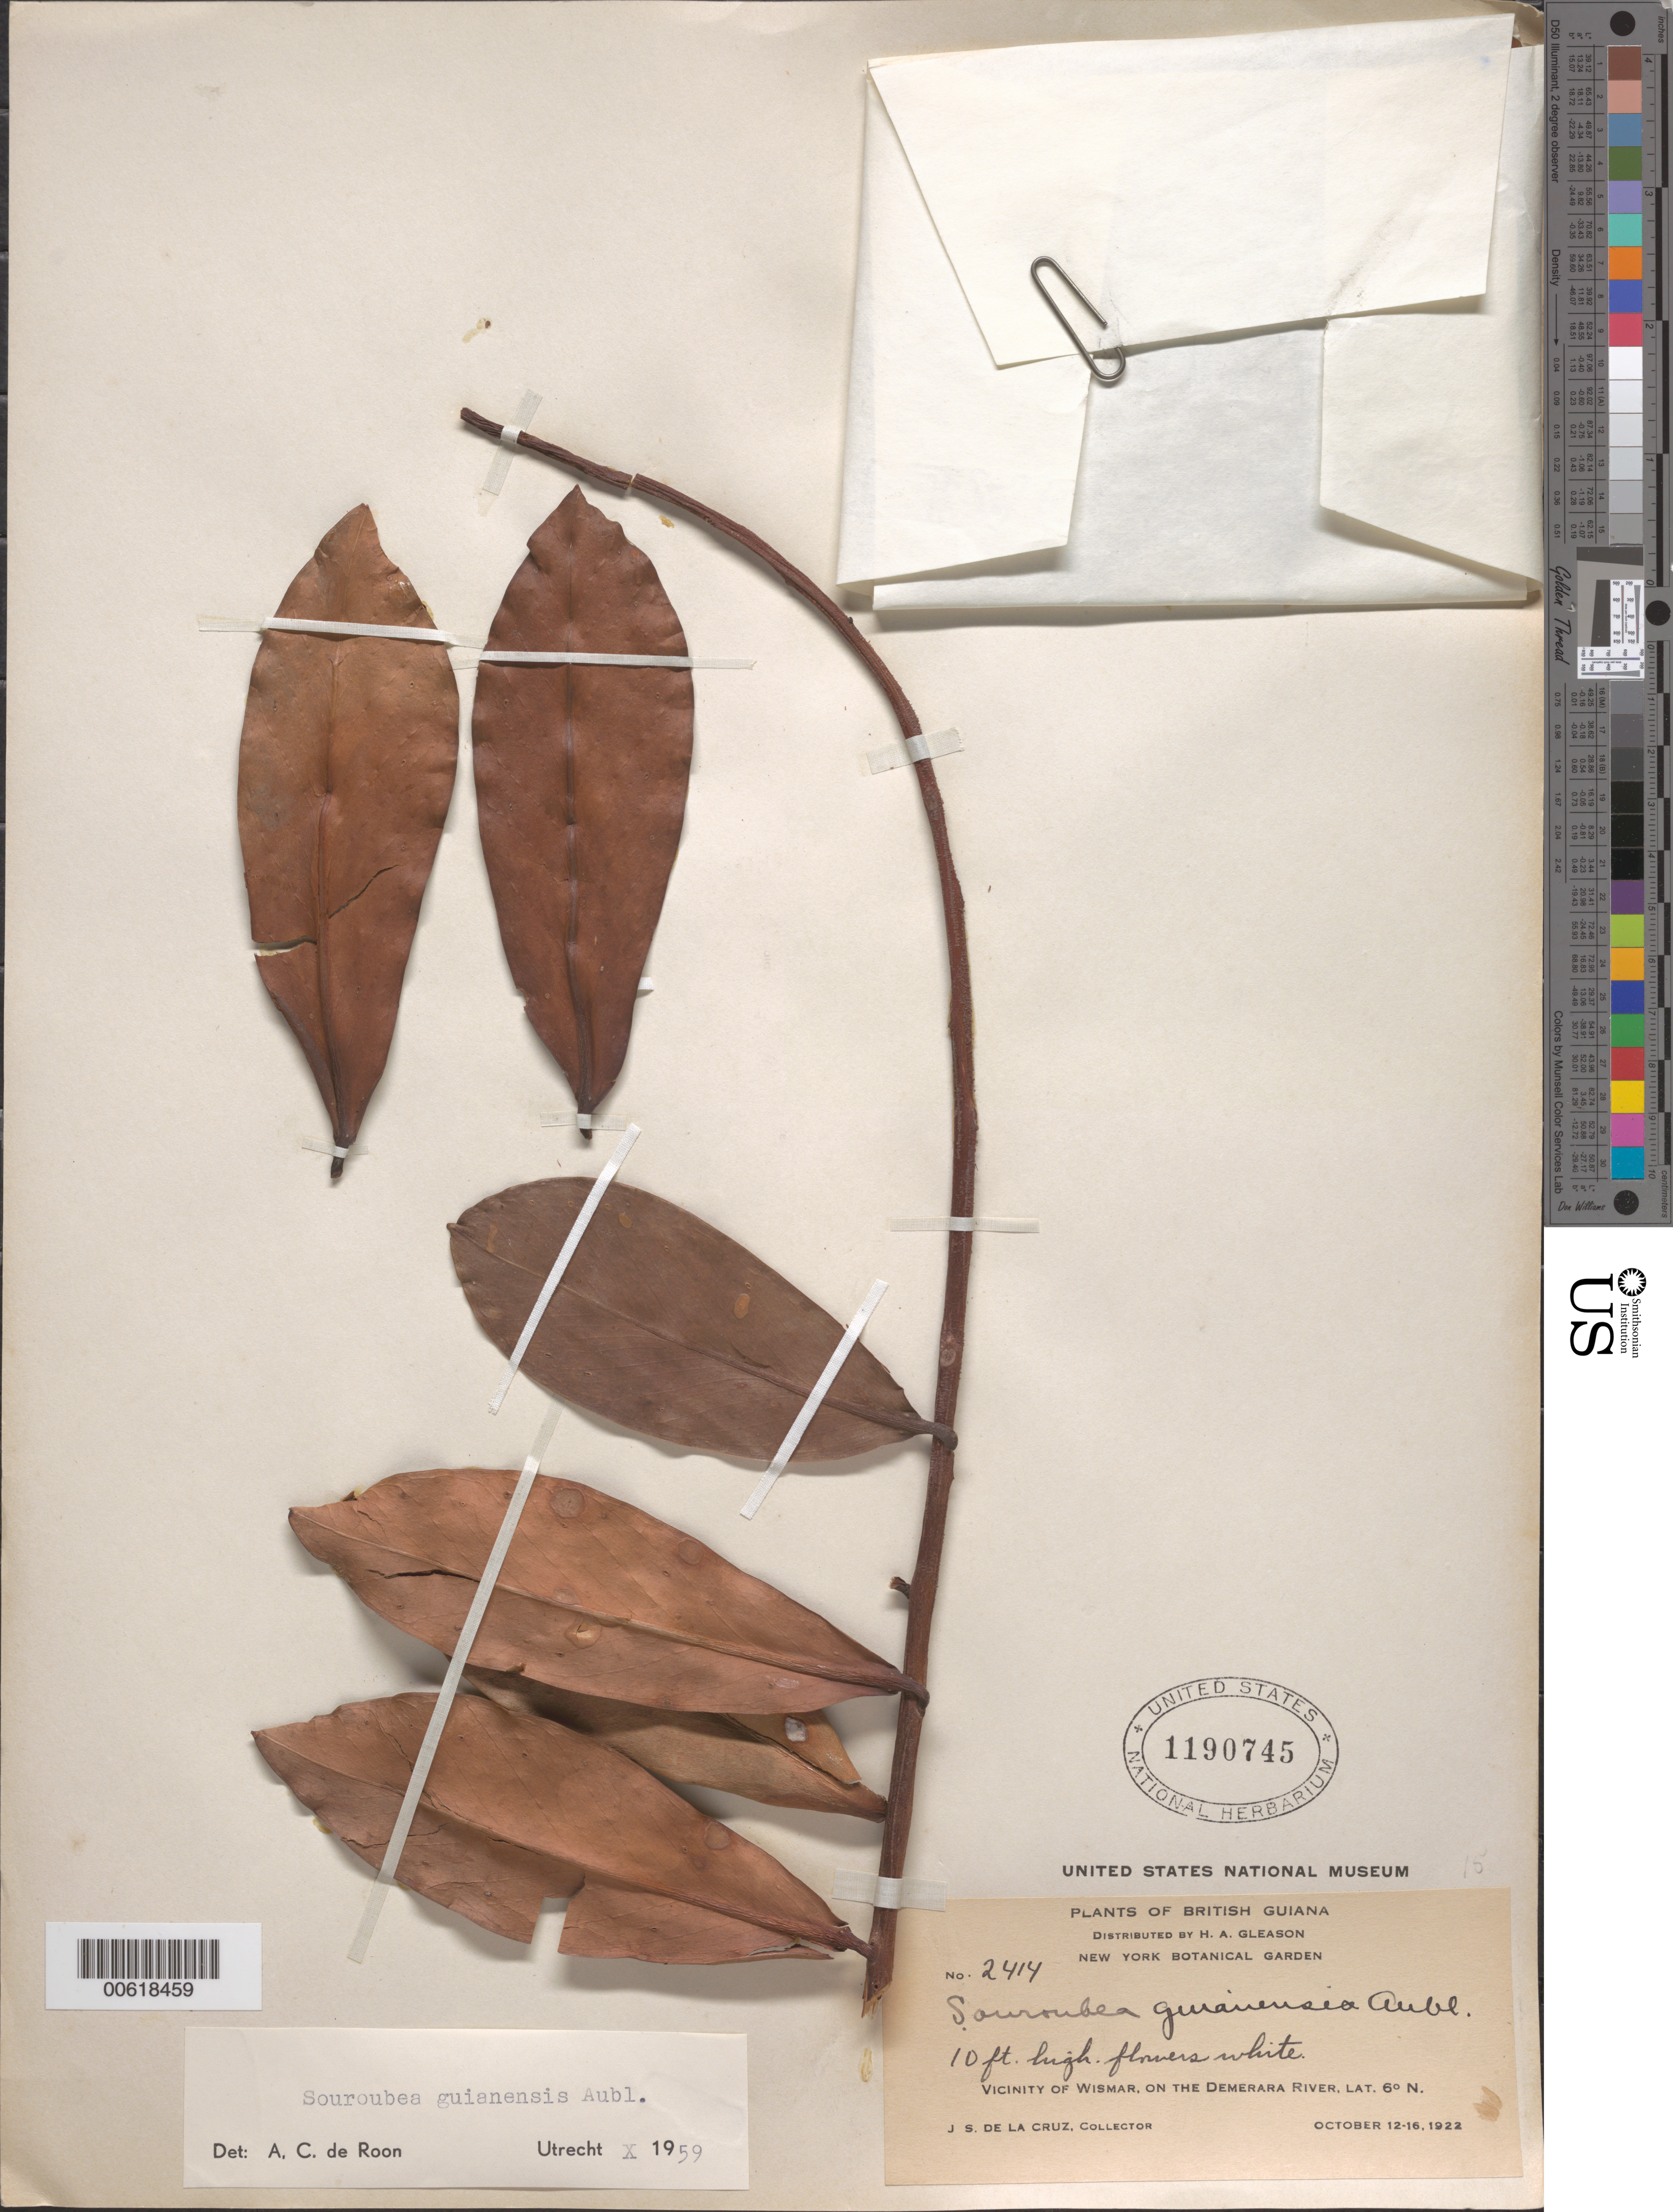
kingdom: Plantae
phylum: Tracheophyta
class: Magnoliopsida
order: Ericales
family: Marcgraviaceae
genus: Souroubea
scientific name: Souroubea guianensis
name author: Aubl.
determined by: de Roon, A. C.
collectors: J. S. de la Cruz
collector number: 2414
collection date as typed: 12-Oct-22 to 16-Oct-22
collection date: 1922-10-12/1922-10-16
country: Guyana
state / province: U. Demerara-Berbice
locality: Wismar vic., on the Demerara River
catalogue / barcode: US 1190745